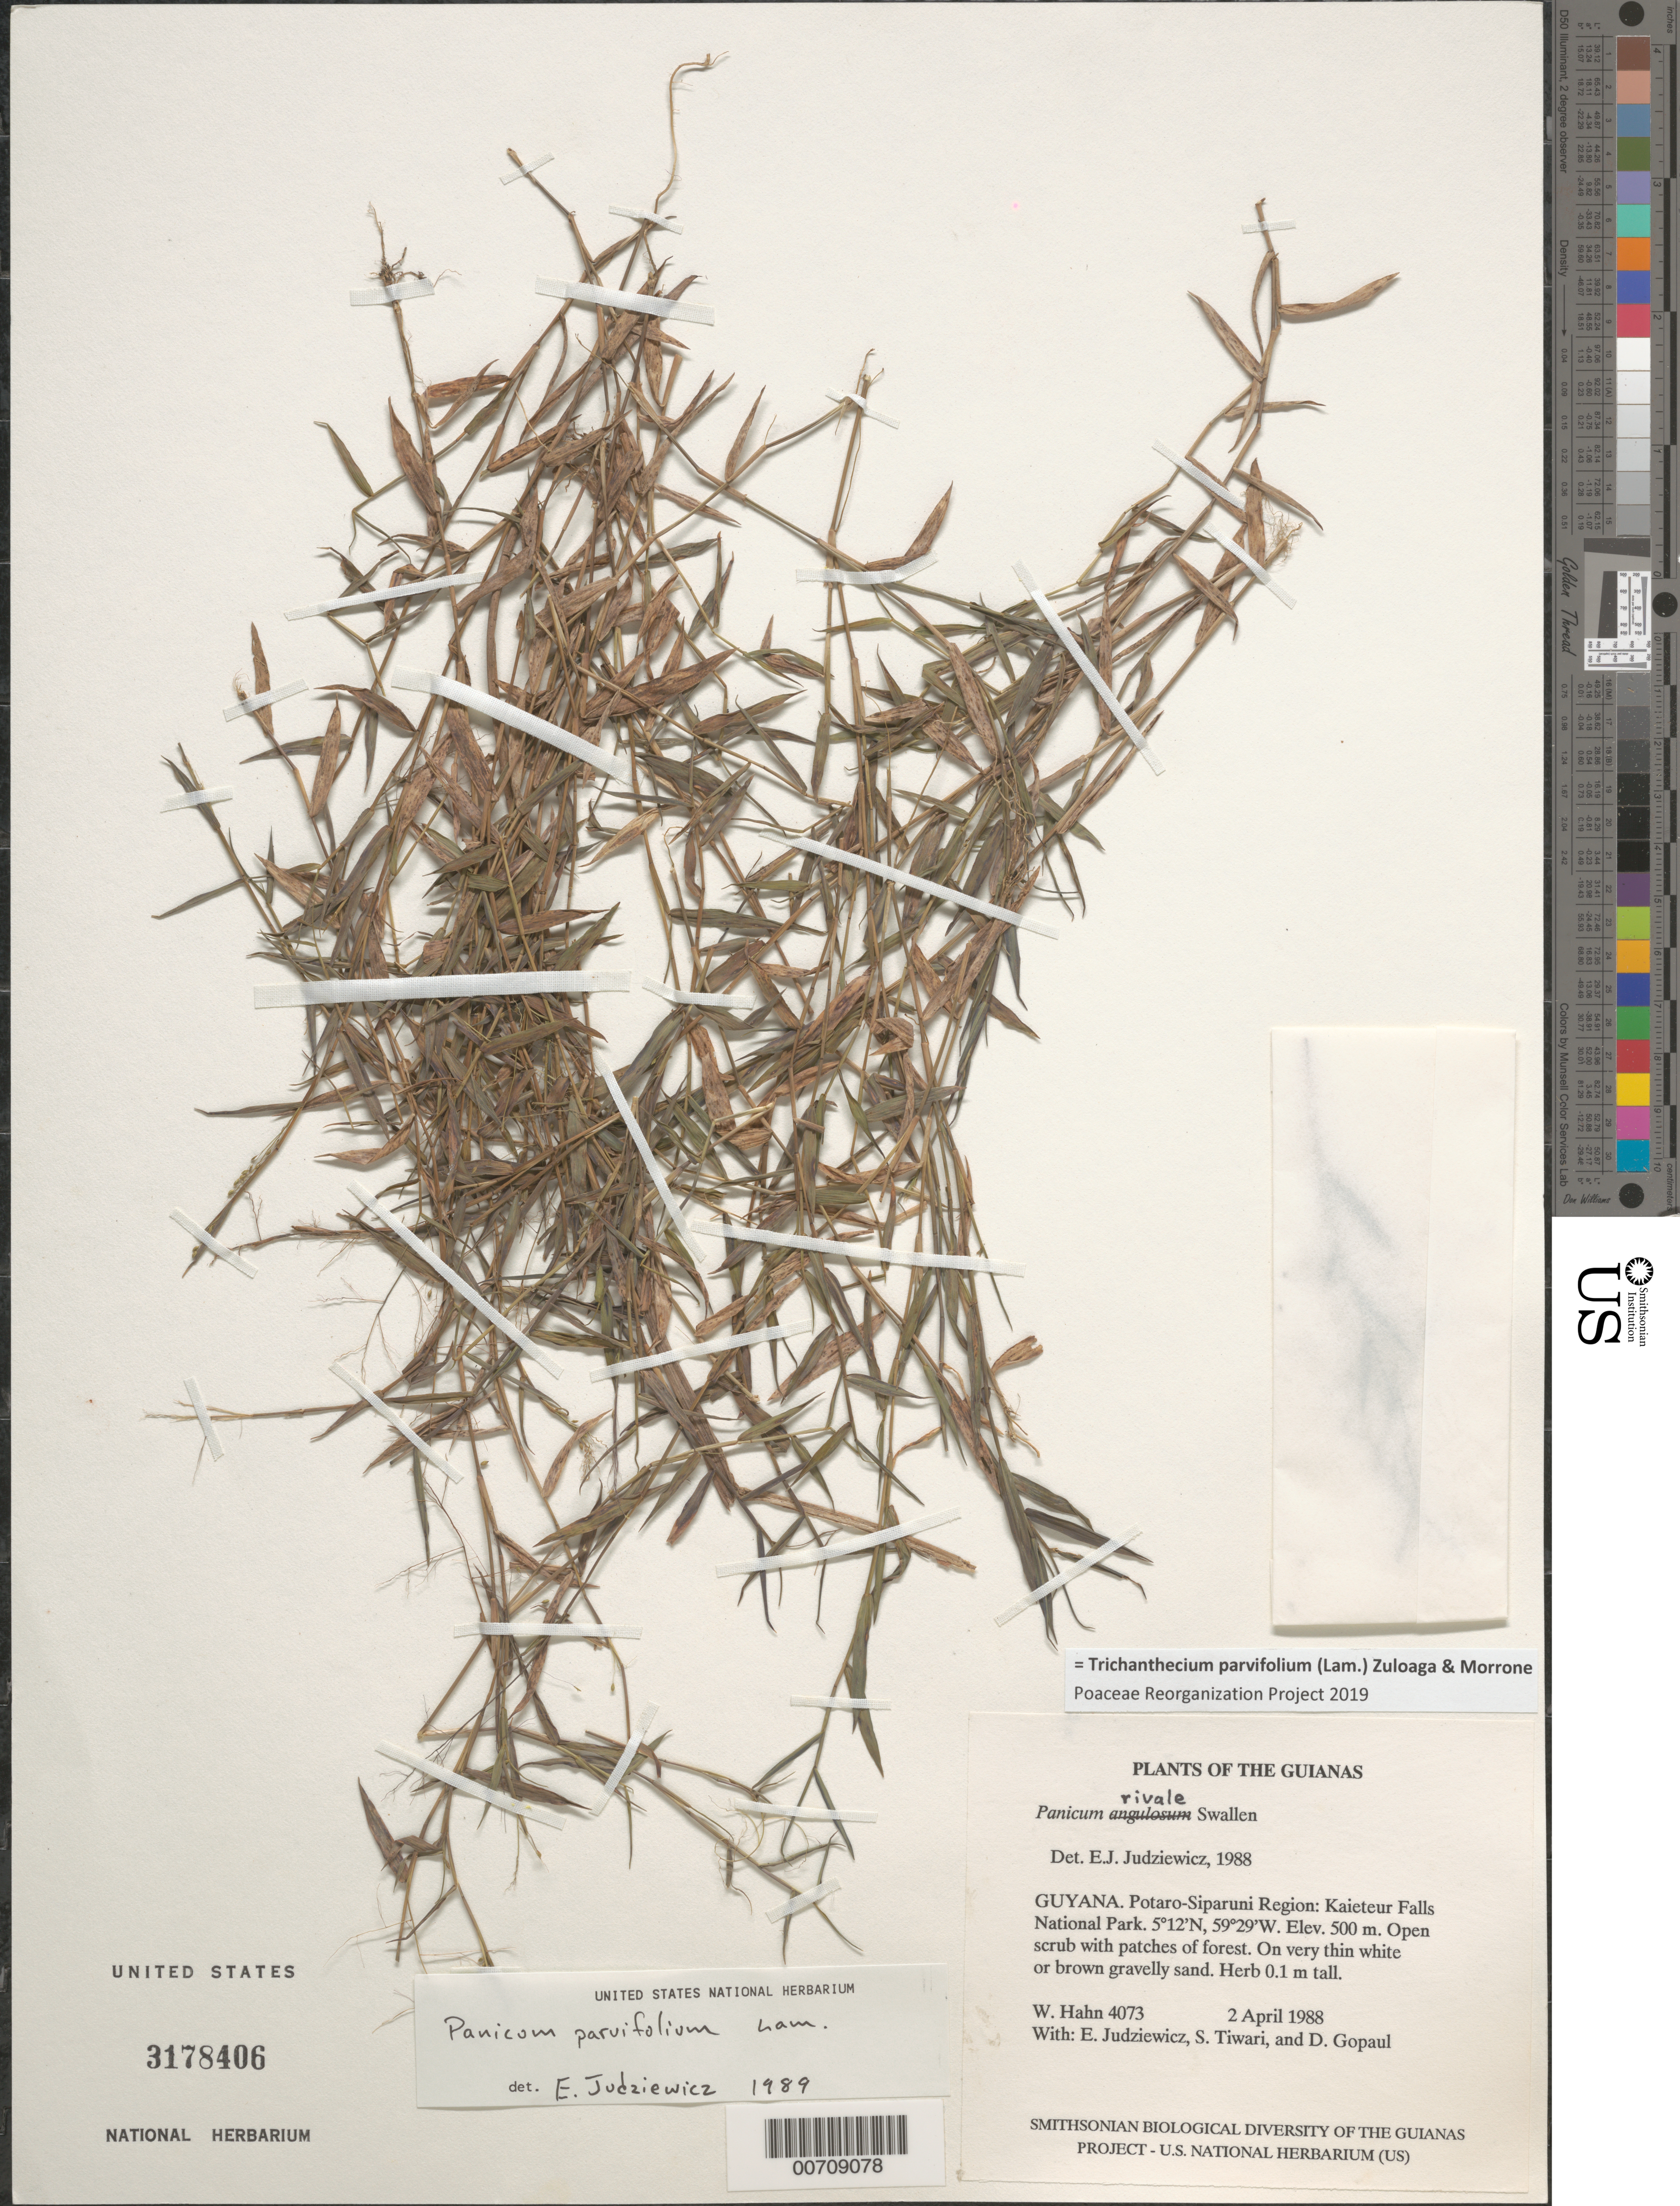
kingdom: Plantae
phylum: Tracheophyta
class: Liliopsida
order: Poales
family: Poaceae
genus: Trichanthecium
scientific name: Trichanthecium parvifolium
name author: (Lam.) Zuloaga & Morrone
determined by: Poaceae Reorganization Project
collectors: W. Hahn, E. J. Judziewicz, S. Tiwari & D. Gopaul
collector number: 4073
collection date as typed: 2 April 1988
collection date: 1988-04-02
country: Guyana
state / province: Potaro-Siparuni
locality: Kaieteur Falls National Park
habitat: Open scrub with patches of forest. On very thin white or brown gravelly sand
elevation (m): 500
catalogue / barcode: US 3178406